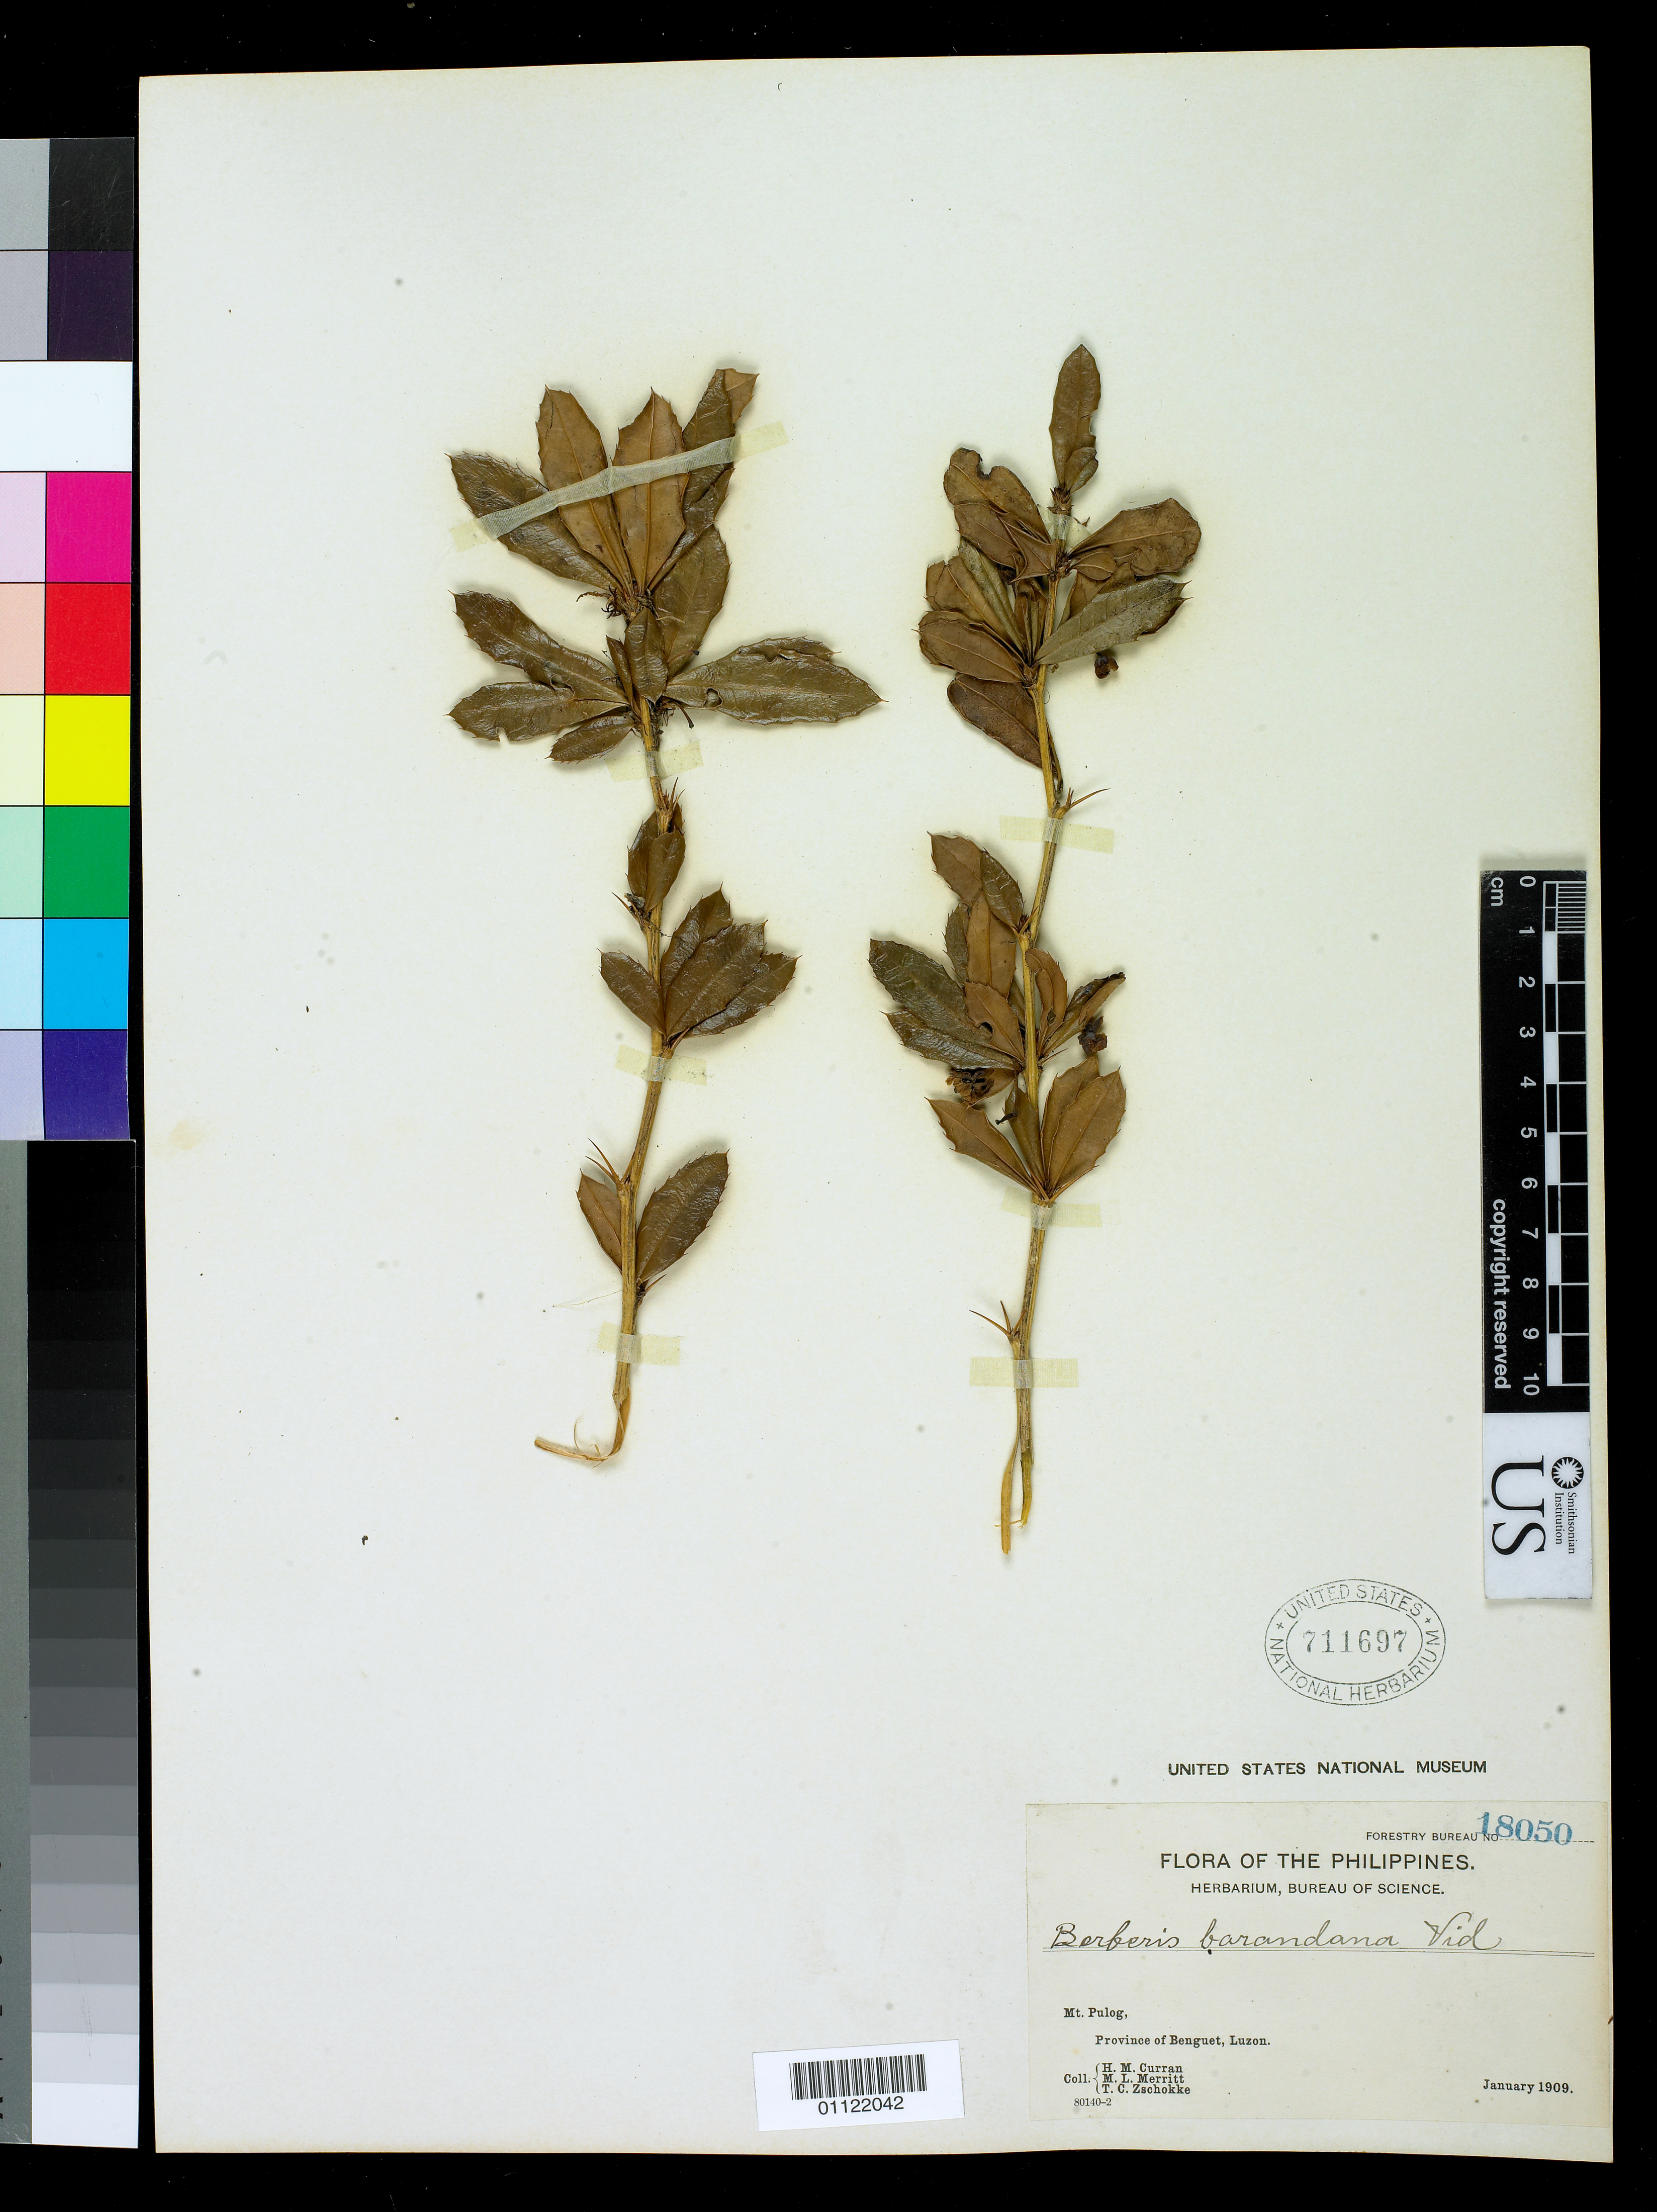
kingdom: Plantae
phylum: Tracheophyta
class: Magnoliopsida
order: Ranunculales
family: Berberidaceae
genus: Berberis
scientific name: Berberis barandana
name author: S. Vidal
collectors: H. M. Curran, M. L. Merritt & T. C. Zschokke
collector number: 18050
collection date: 1909-01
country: Philippines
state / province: Cordillera (Administrative Region)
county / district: Mountain province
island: Luzon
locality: Mt. Pulog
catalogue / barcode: US 711697